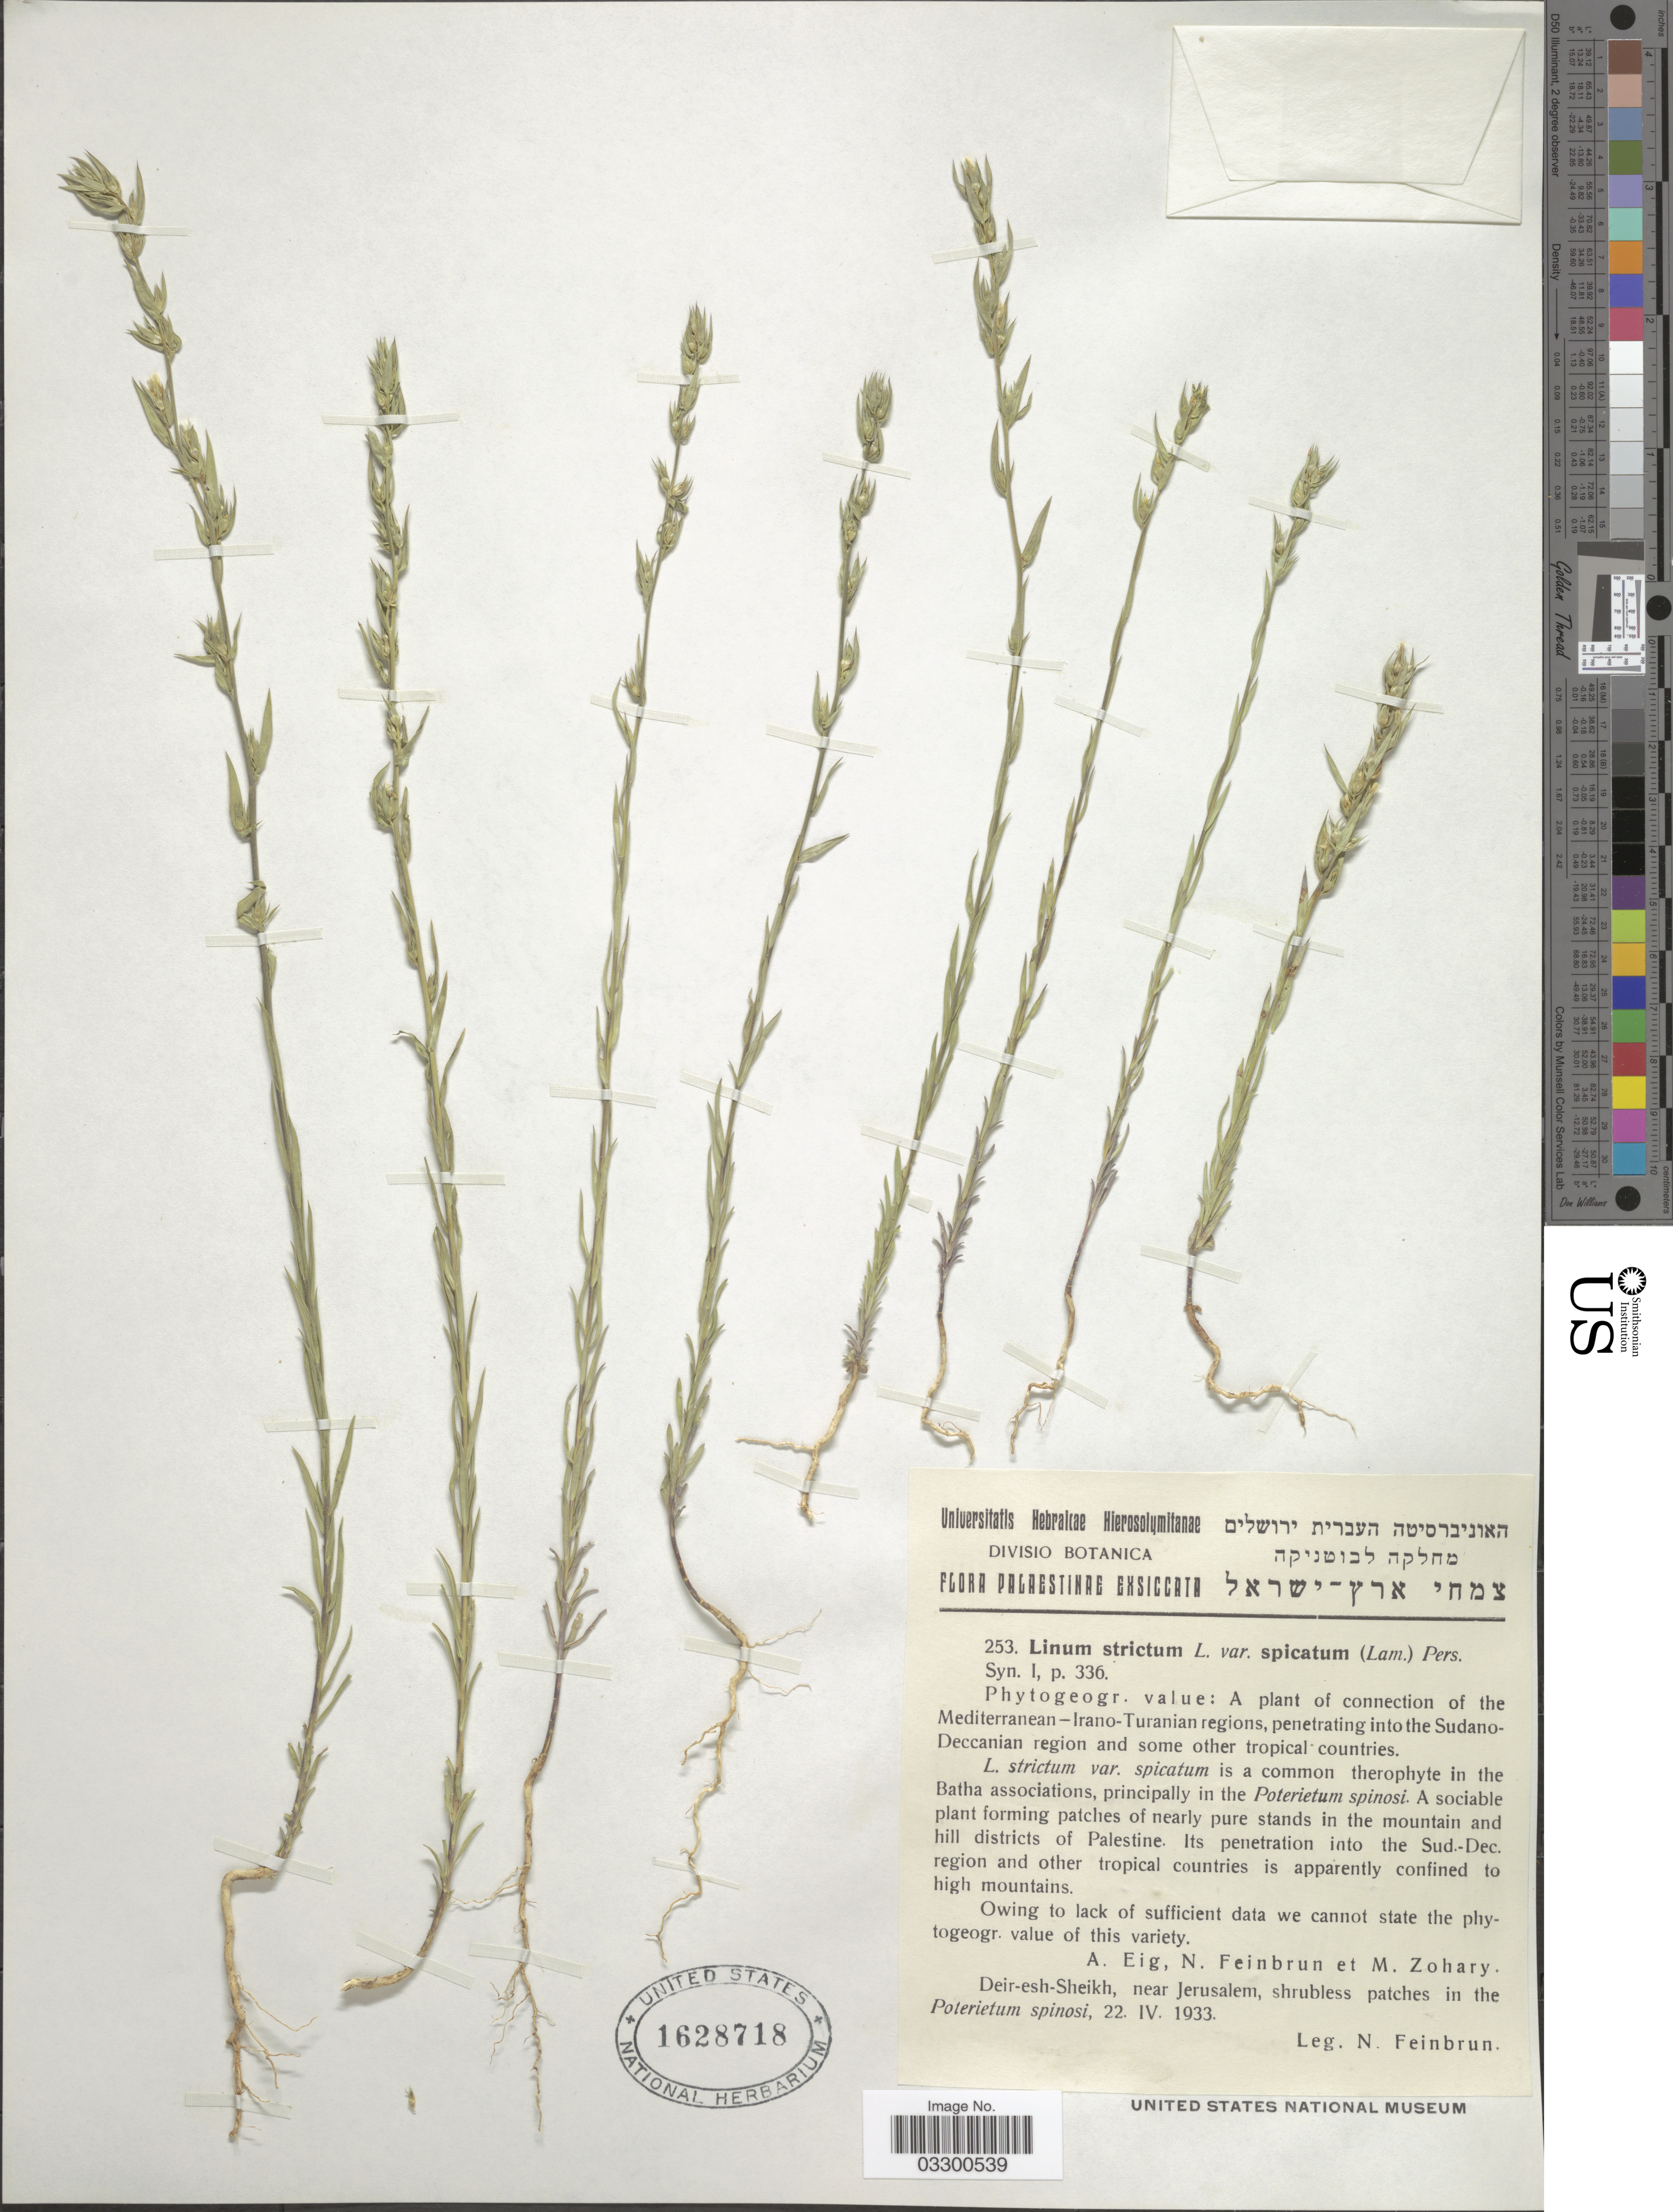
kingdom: Plantae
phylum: Tracheophyta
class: Magnoliopsida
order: Malpighiales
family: Linaceae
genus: Linum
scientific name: Linum strictum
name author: L.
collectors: N. Feinbrun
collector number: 253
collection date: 1933-04-22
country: Israel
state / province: Jerusalem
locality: Palaestinae. Deir-esh-Sheikh, near Jerusalem.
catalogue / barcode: US 1628718